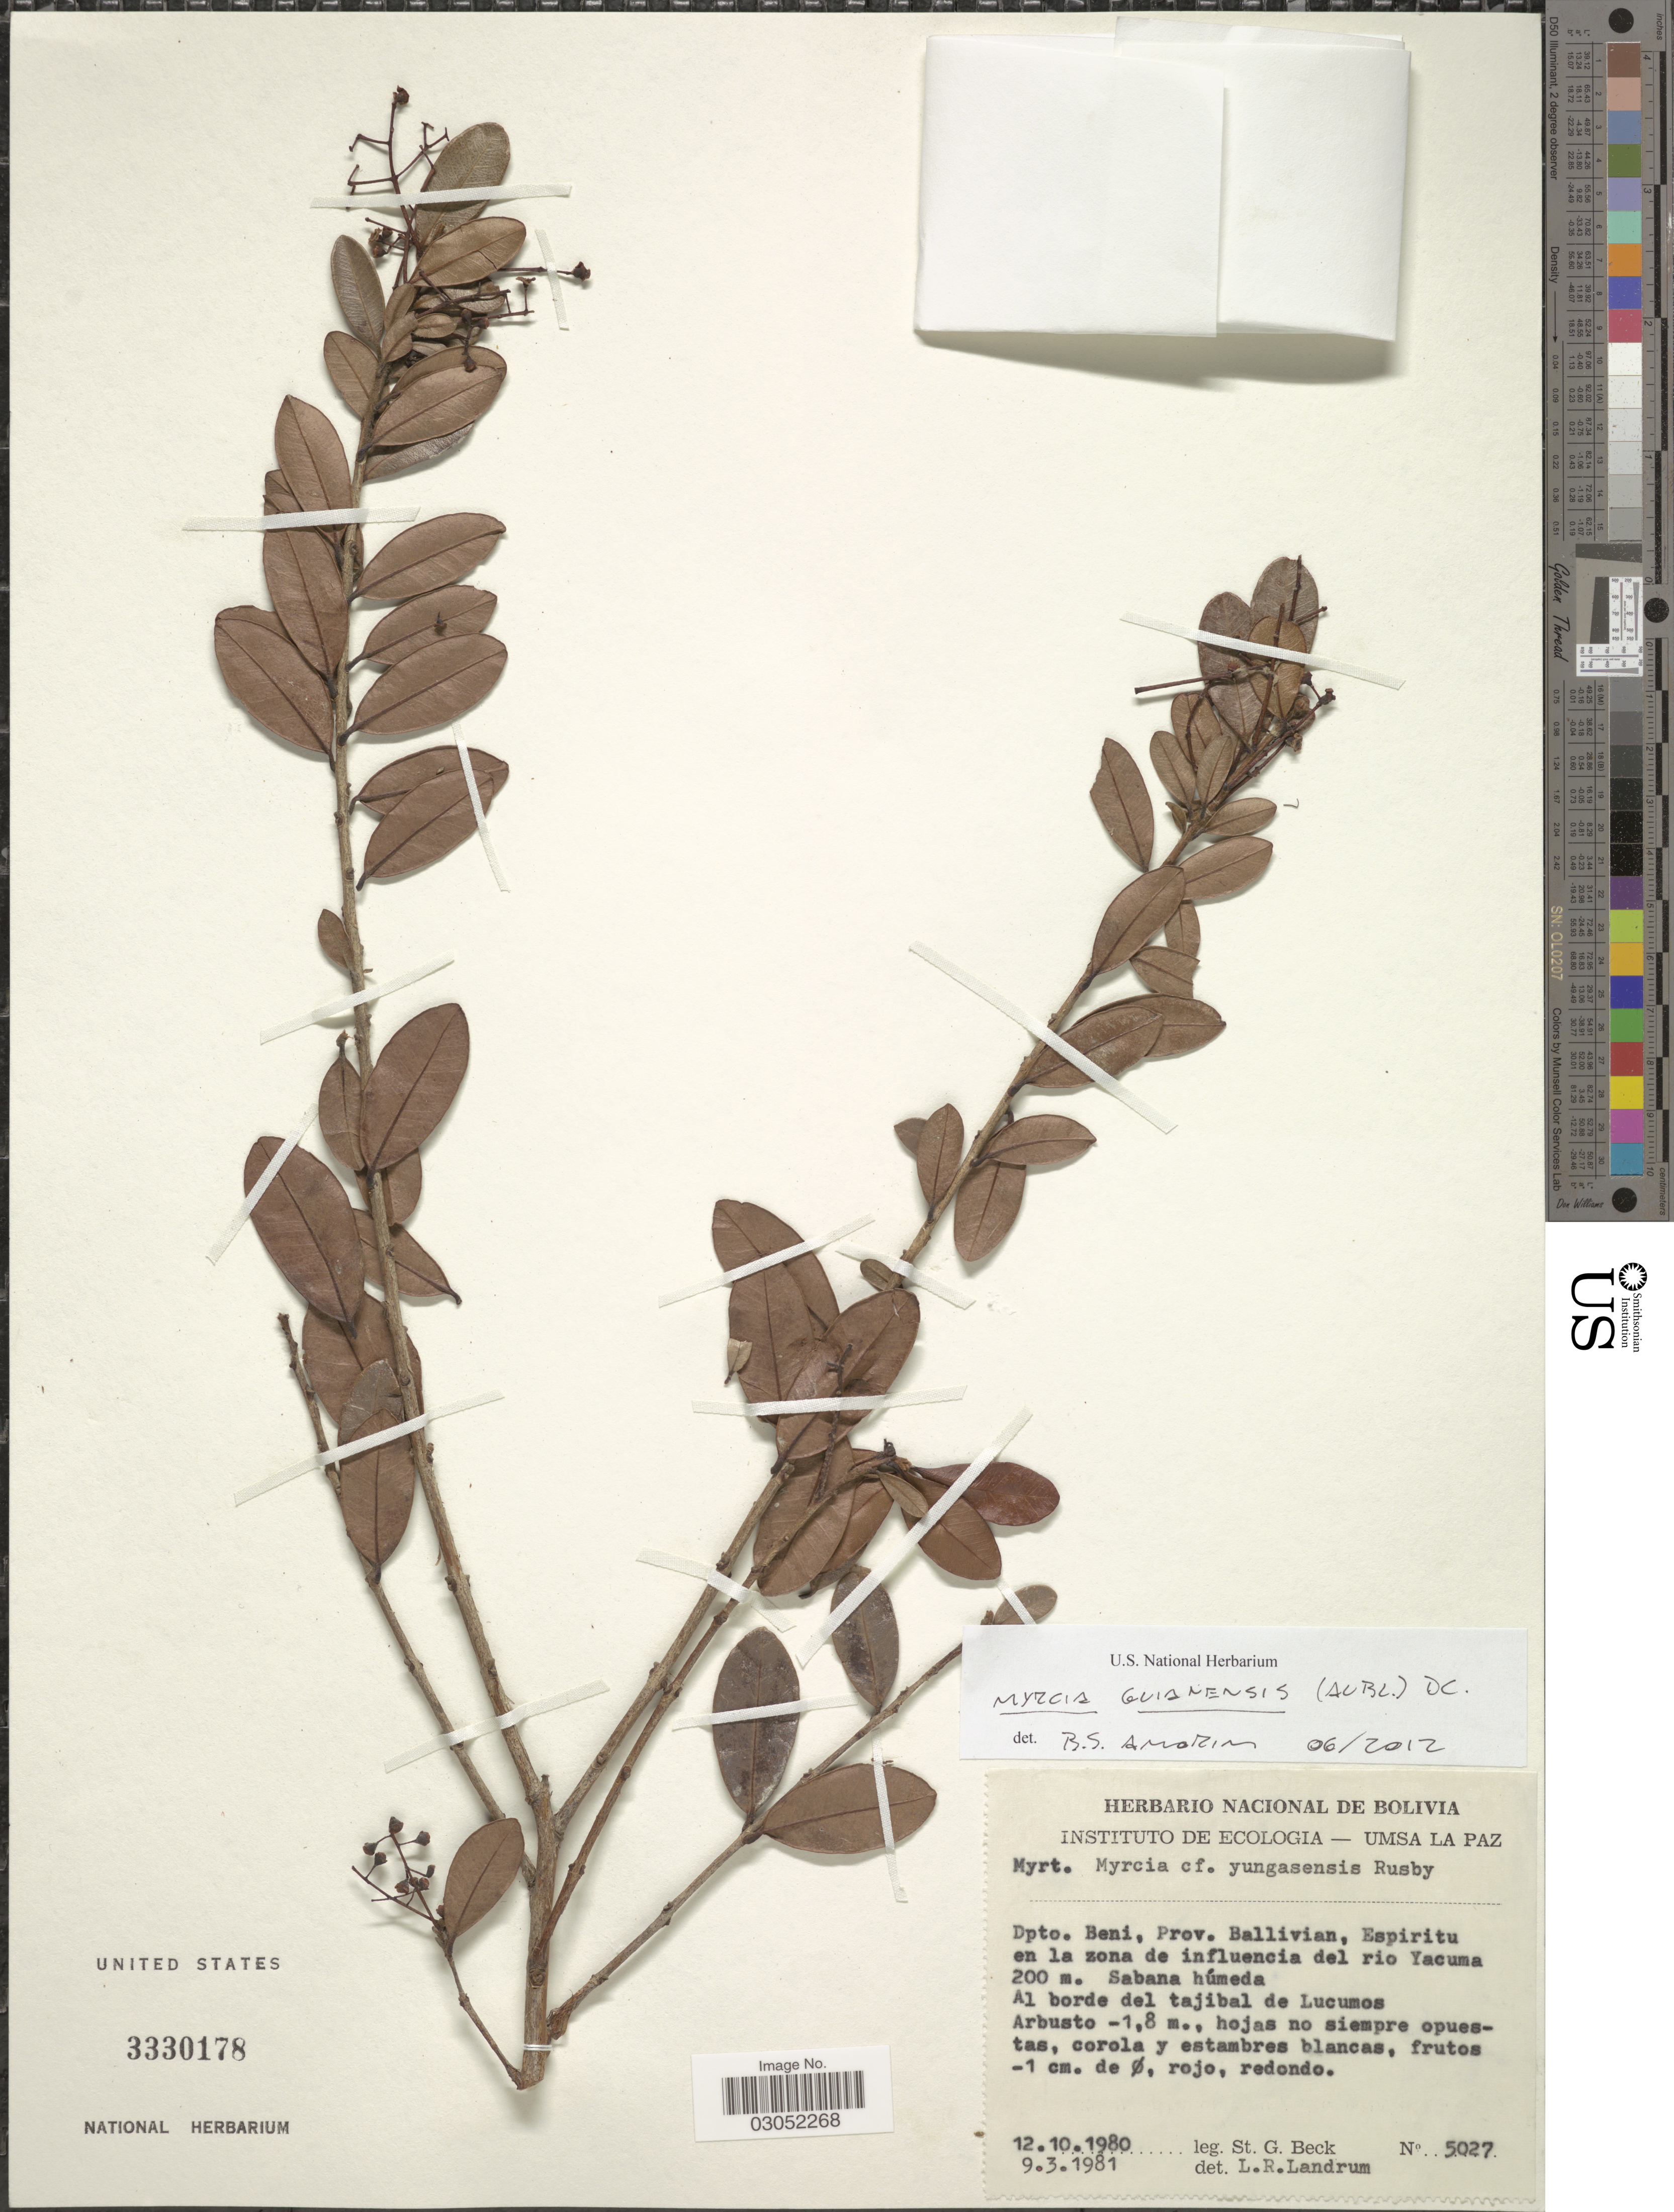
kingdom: Plantae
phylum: Tracheophyta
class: Magnoliopsida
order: Myrtales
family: Myrtaceae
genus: Myrcia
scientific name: Myrcia guianensis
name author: (Aubl.) DC.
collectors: S. G. Beck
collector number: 5027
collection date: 1980-10-12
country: Bolivia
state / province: Beni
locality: Dpto. Beni, Prov. Ballivian, Espiritu en la zona de influencia del rio Yacuma.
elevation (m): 200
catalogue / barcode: US 3330178